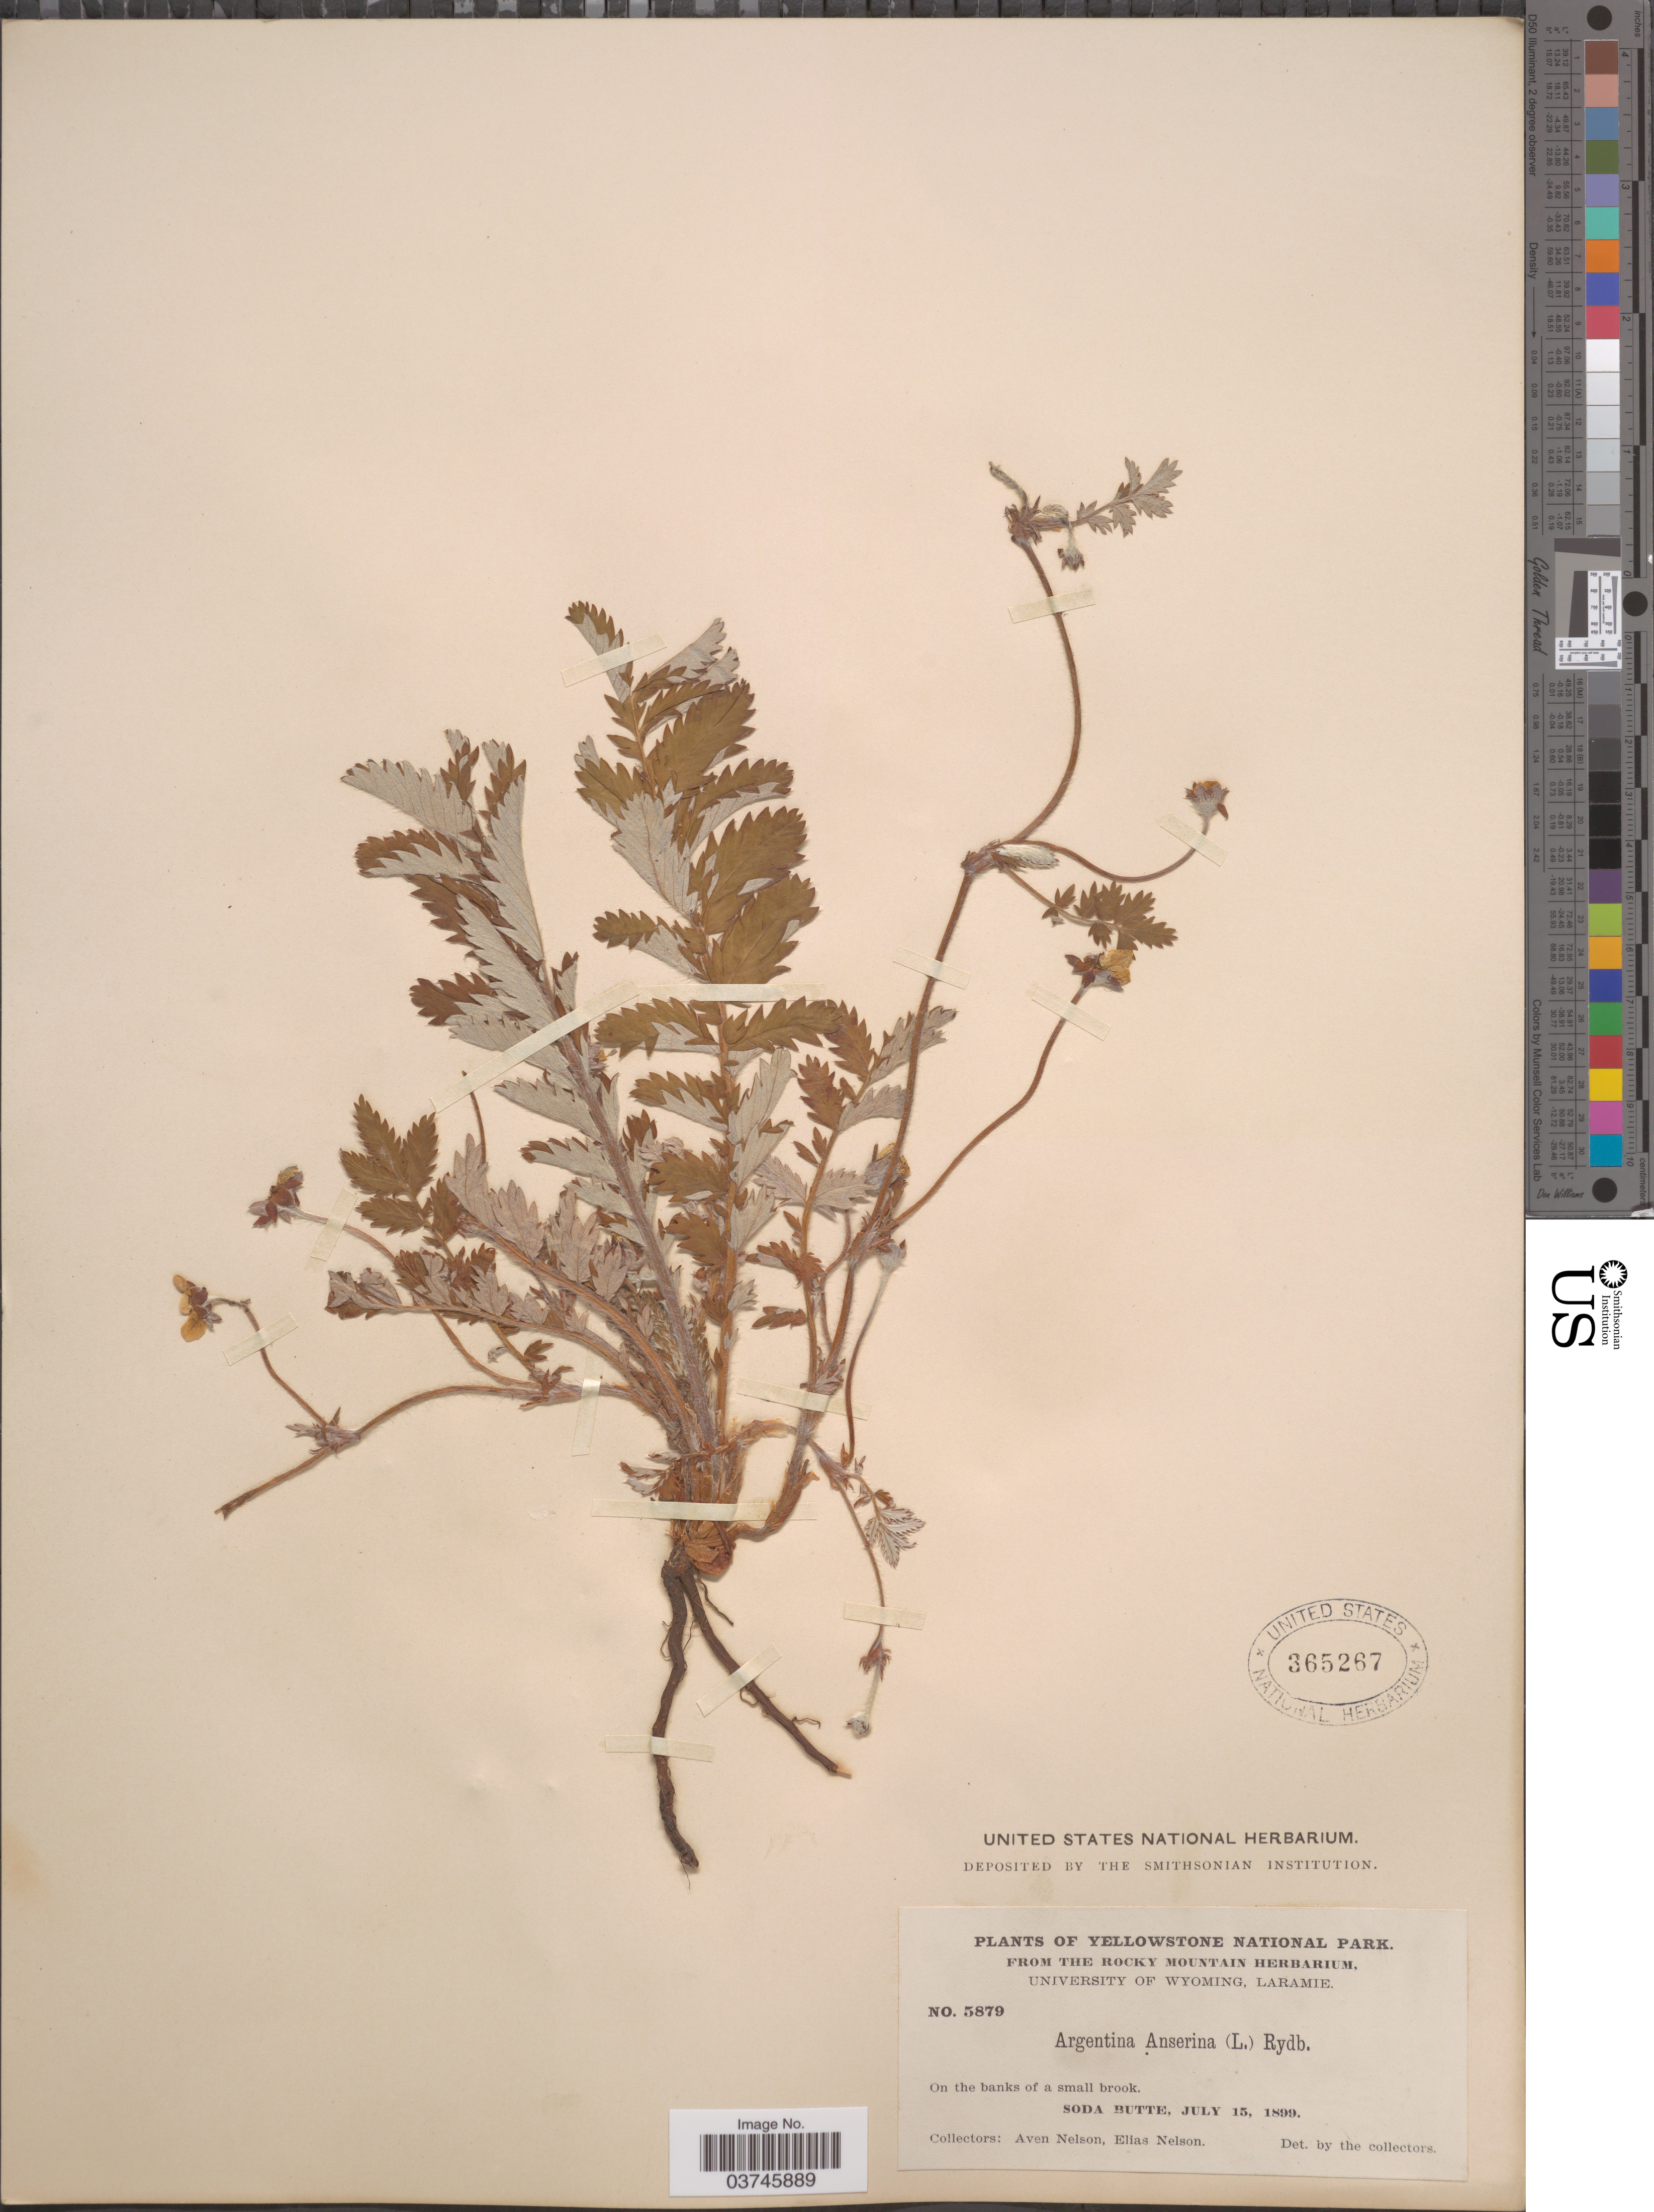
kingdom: Plantae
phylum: Tracheophyta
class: Magnoliopsida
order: Rosales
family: Rosaceae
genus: Argentina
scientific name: Argentina anserina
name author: (L.) Rydb.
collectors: A. Nelson & E. Nelson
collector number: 5879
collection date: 1899-07-15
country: United States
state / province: Wyoming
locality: Yellowstone National Park. Soda Butte.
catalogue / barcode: US 365267